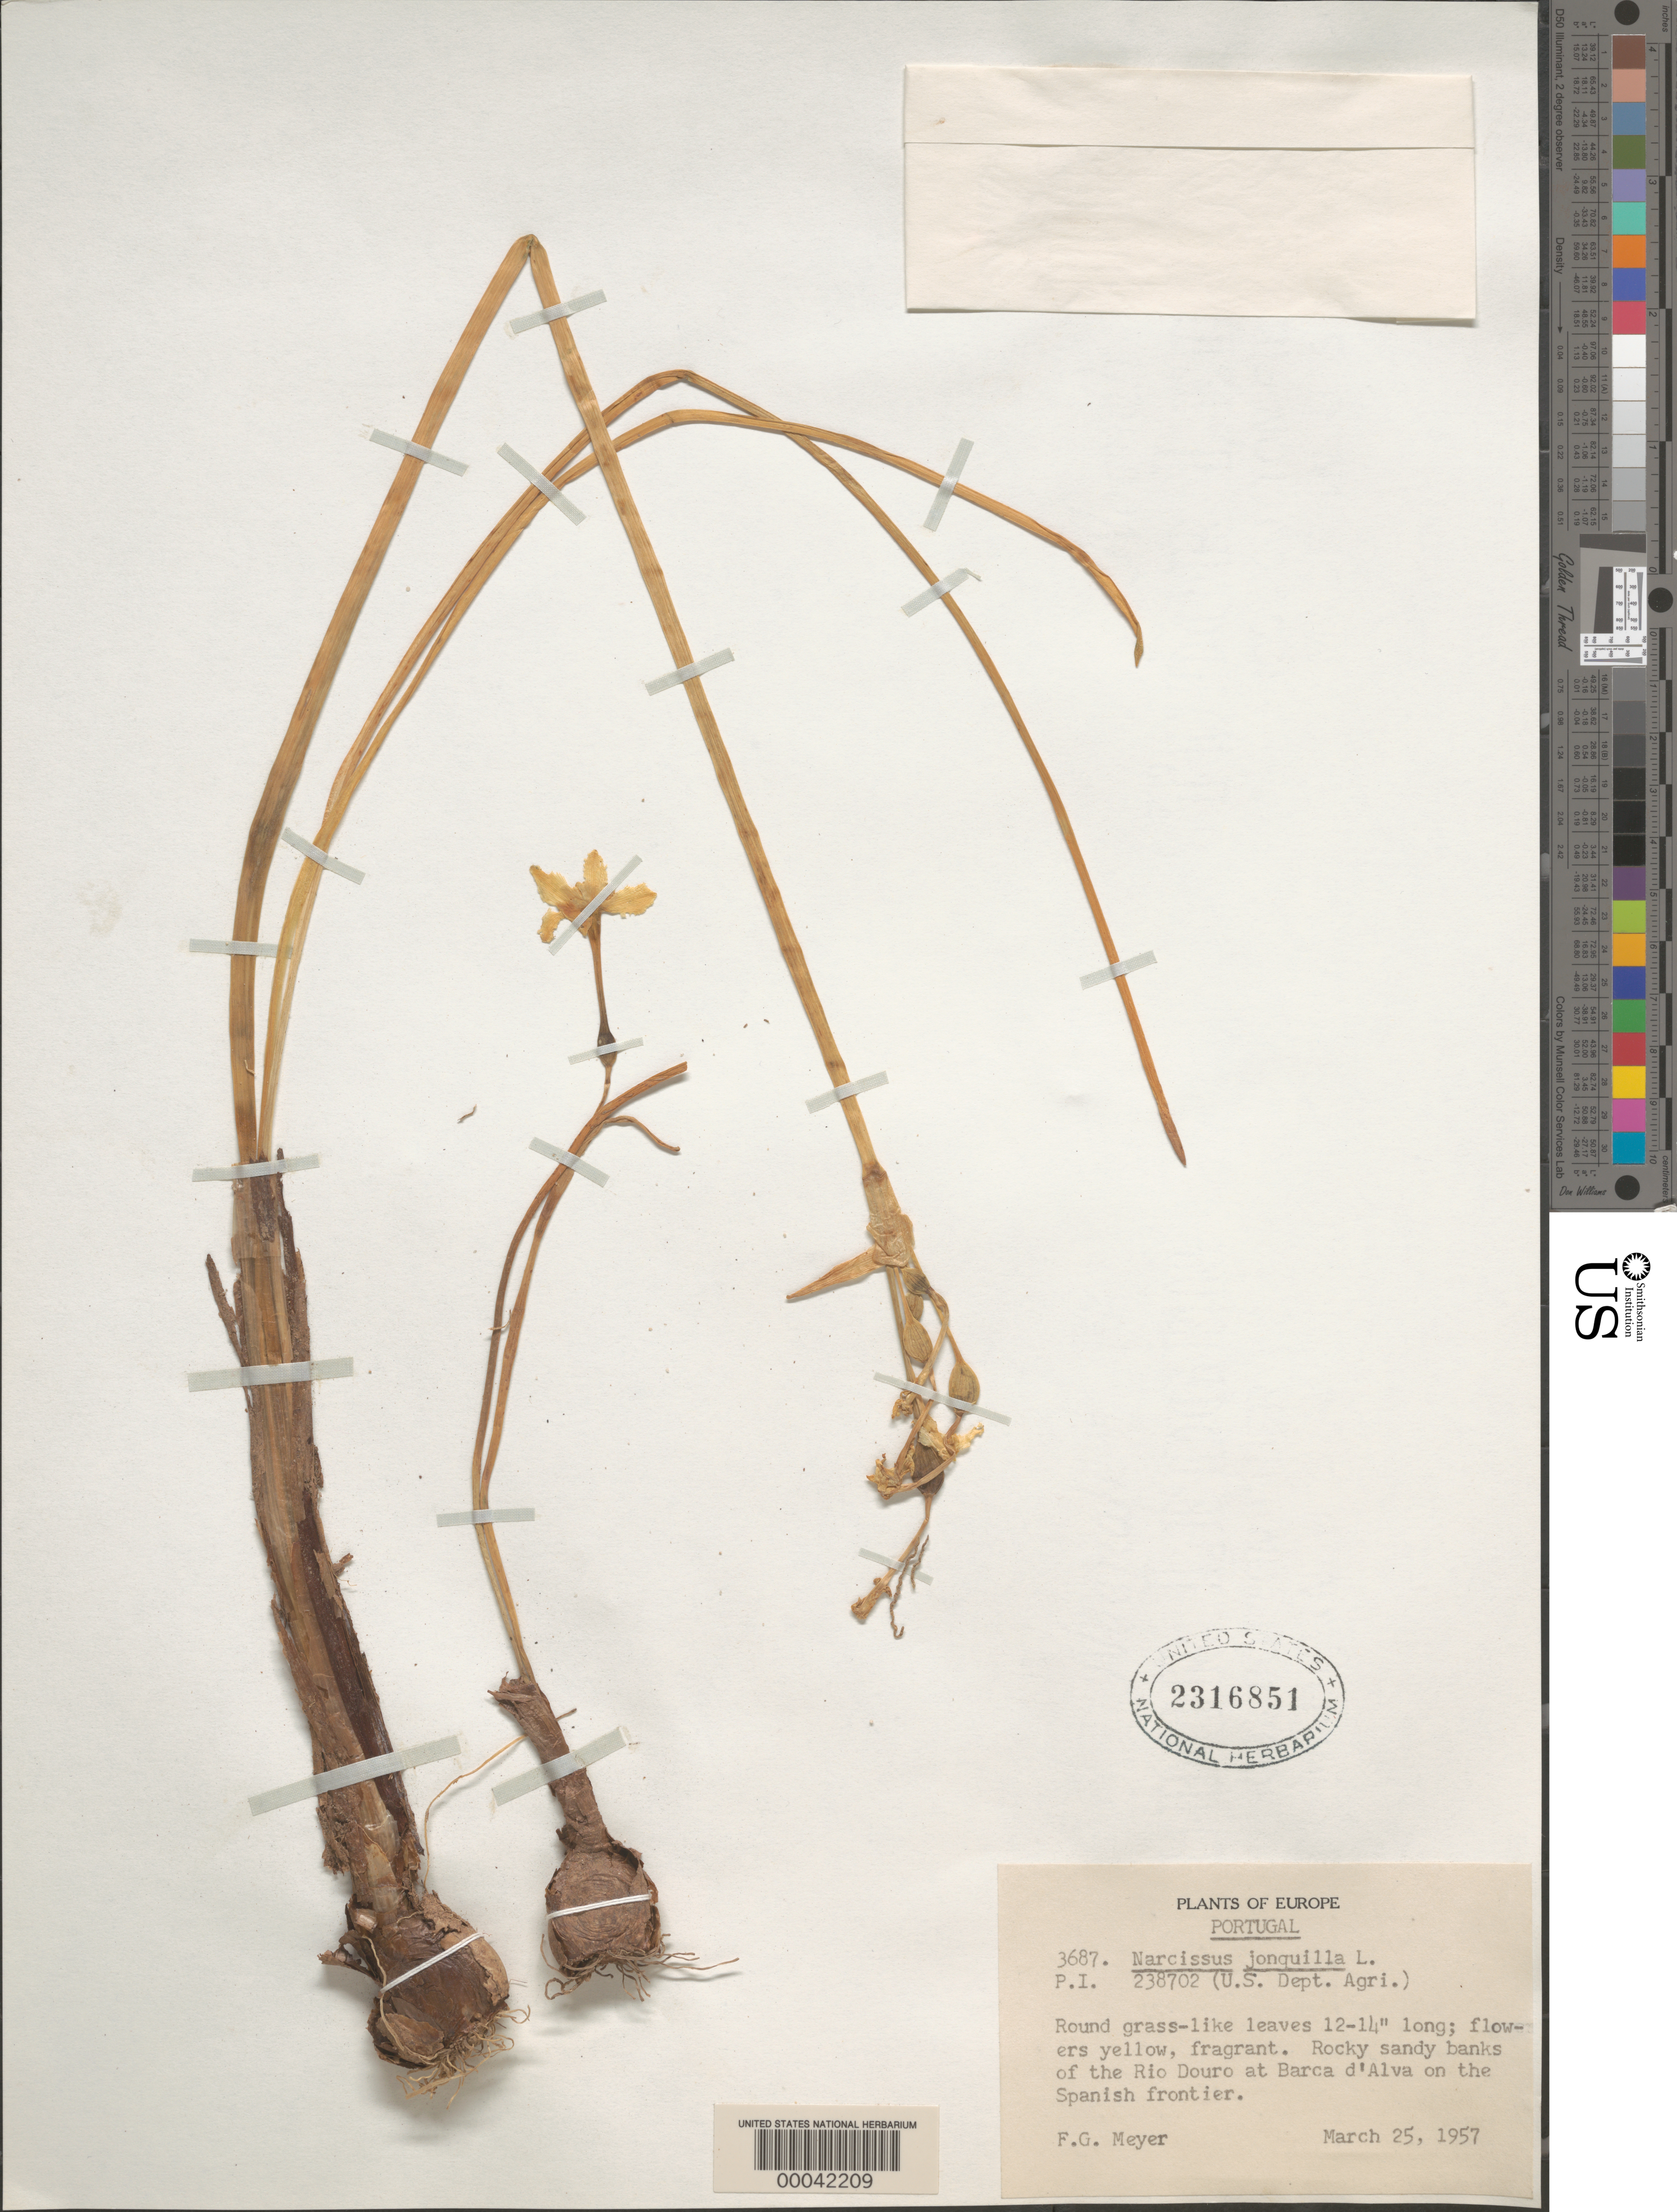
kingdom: Plantae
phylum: Tracheophyta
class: Liliopsida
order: Asparagales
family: Amaryllidaceae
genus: Narcissus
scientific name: Narcissus jonquilla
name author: L.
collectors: F. G. Meyer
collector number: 3687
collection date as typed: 25 Mar 1957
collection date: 1957-03-25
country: Portugal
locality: Rio douro at barca d'alva on the spanish frontier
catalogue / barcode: US 2316851